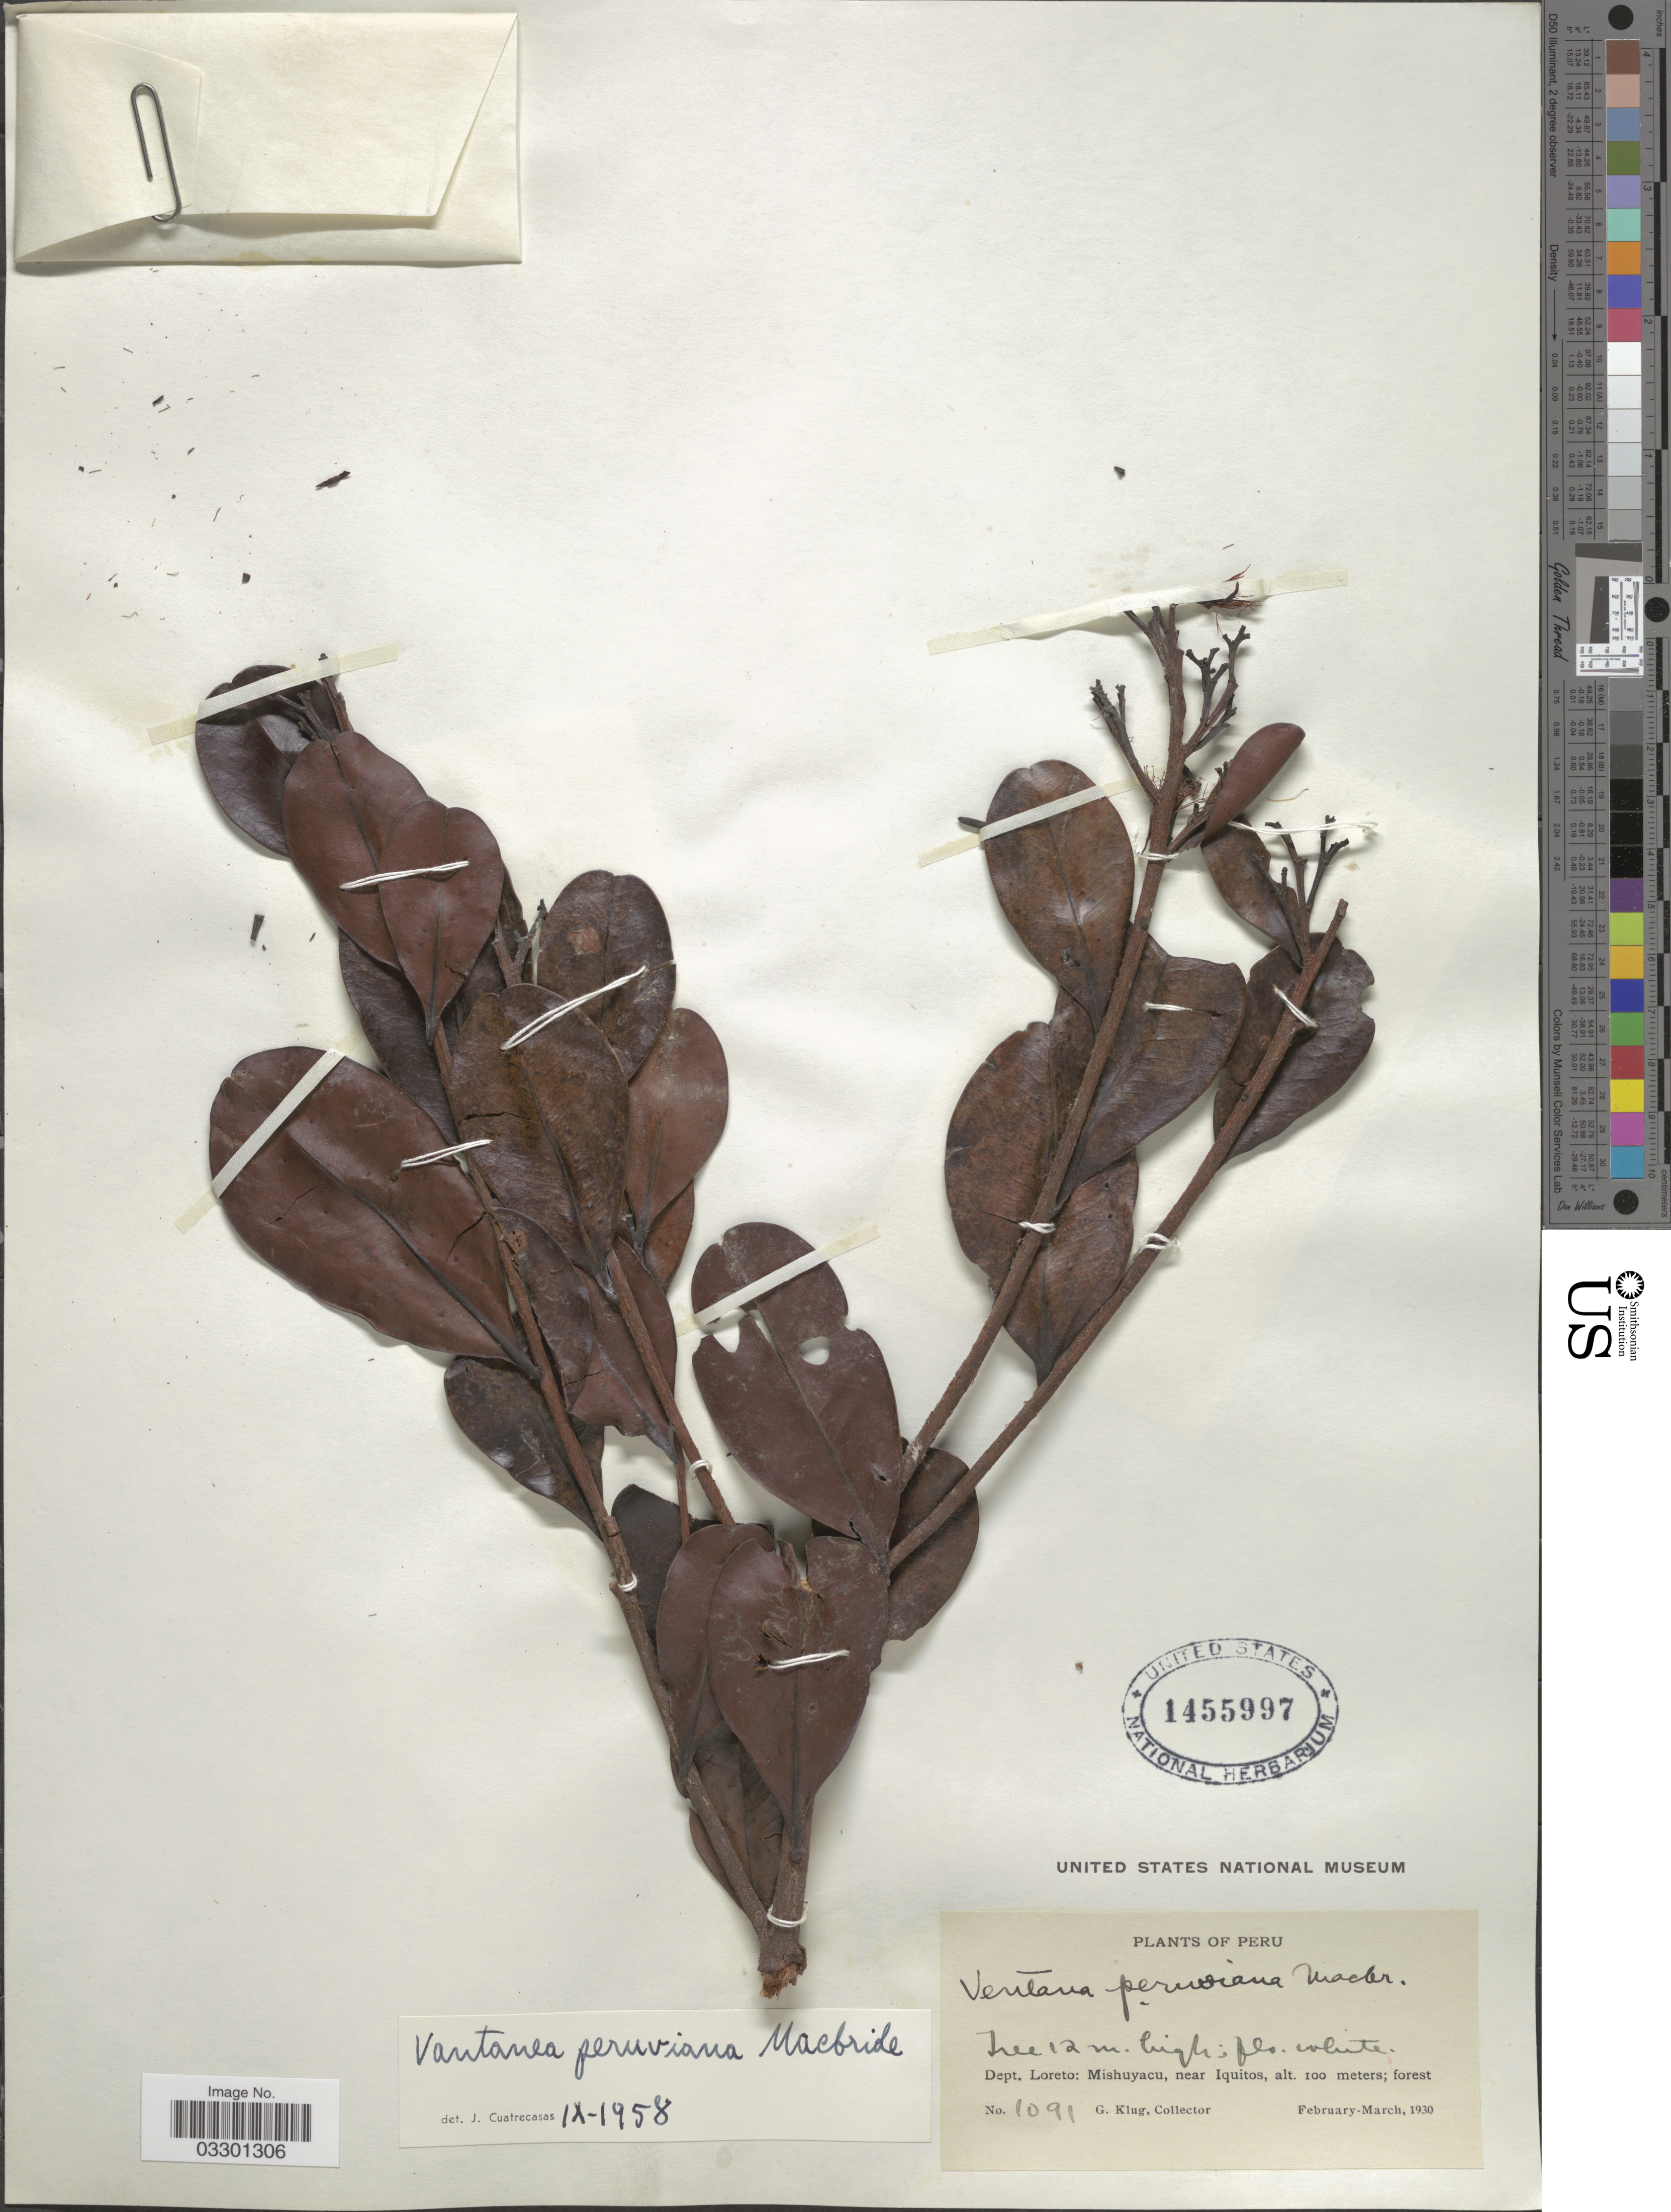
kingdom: Plantae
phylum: Tracheophyta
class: Magnoliopsida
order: Malpighiales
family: Humiriaceae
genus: Vantanea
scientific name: Vantanea peruviana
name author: J.F. Macbr.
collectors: G. Klug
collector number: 1091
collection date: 1930-02/1930-03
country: Peru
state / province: Loreto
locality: Dept. Loreto: Mishuyacu, near Iquitos.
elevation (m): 100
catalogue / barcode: US 1455997